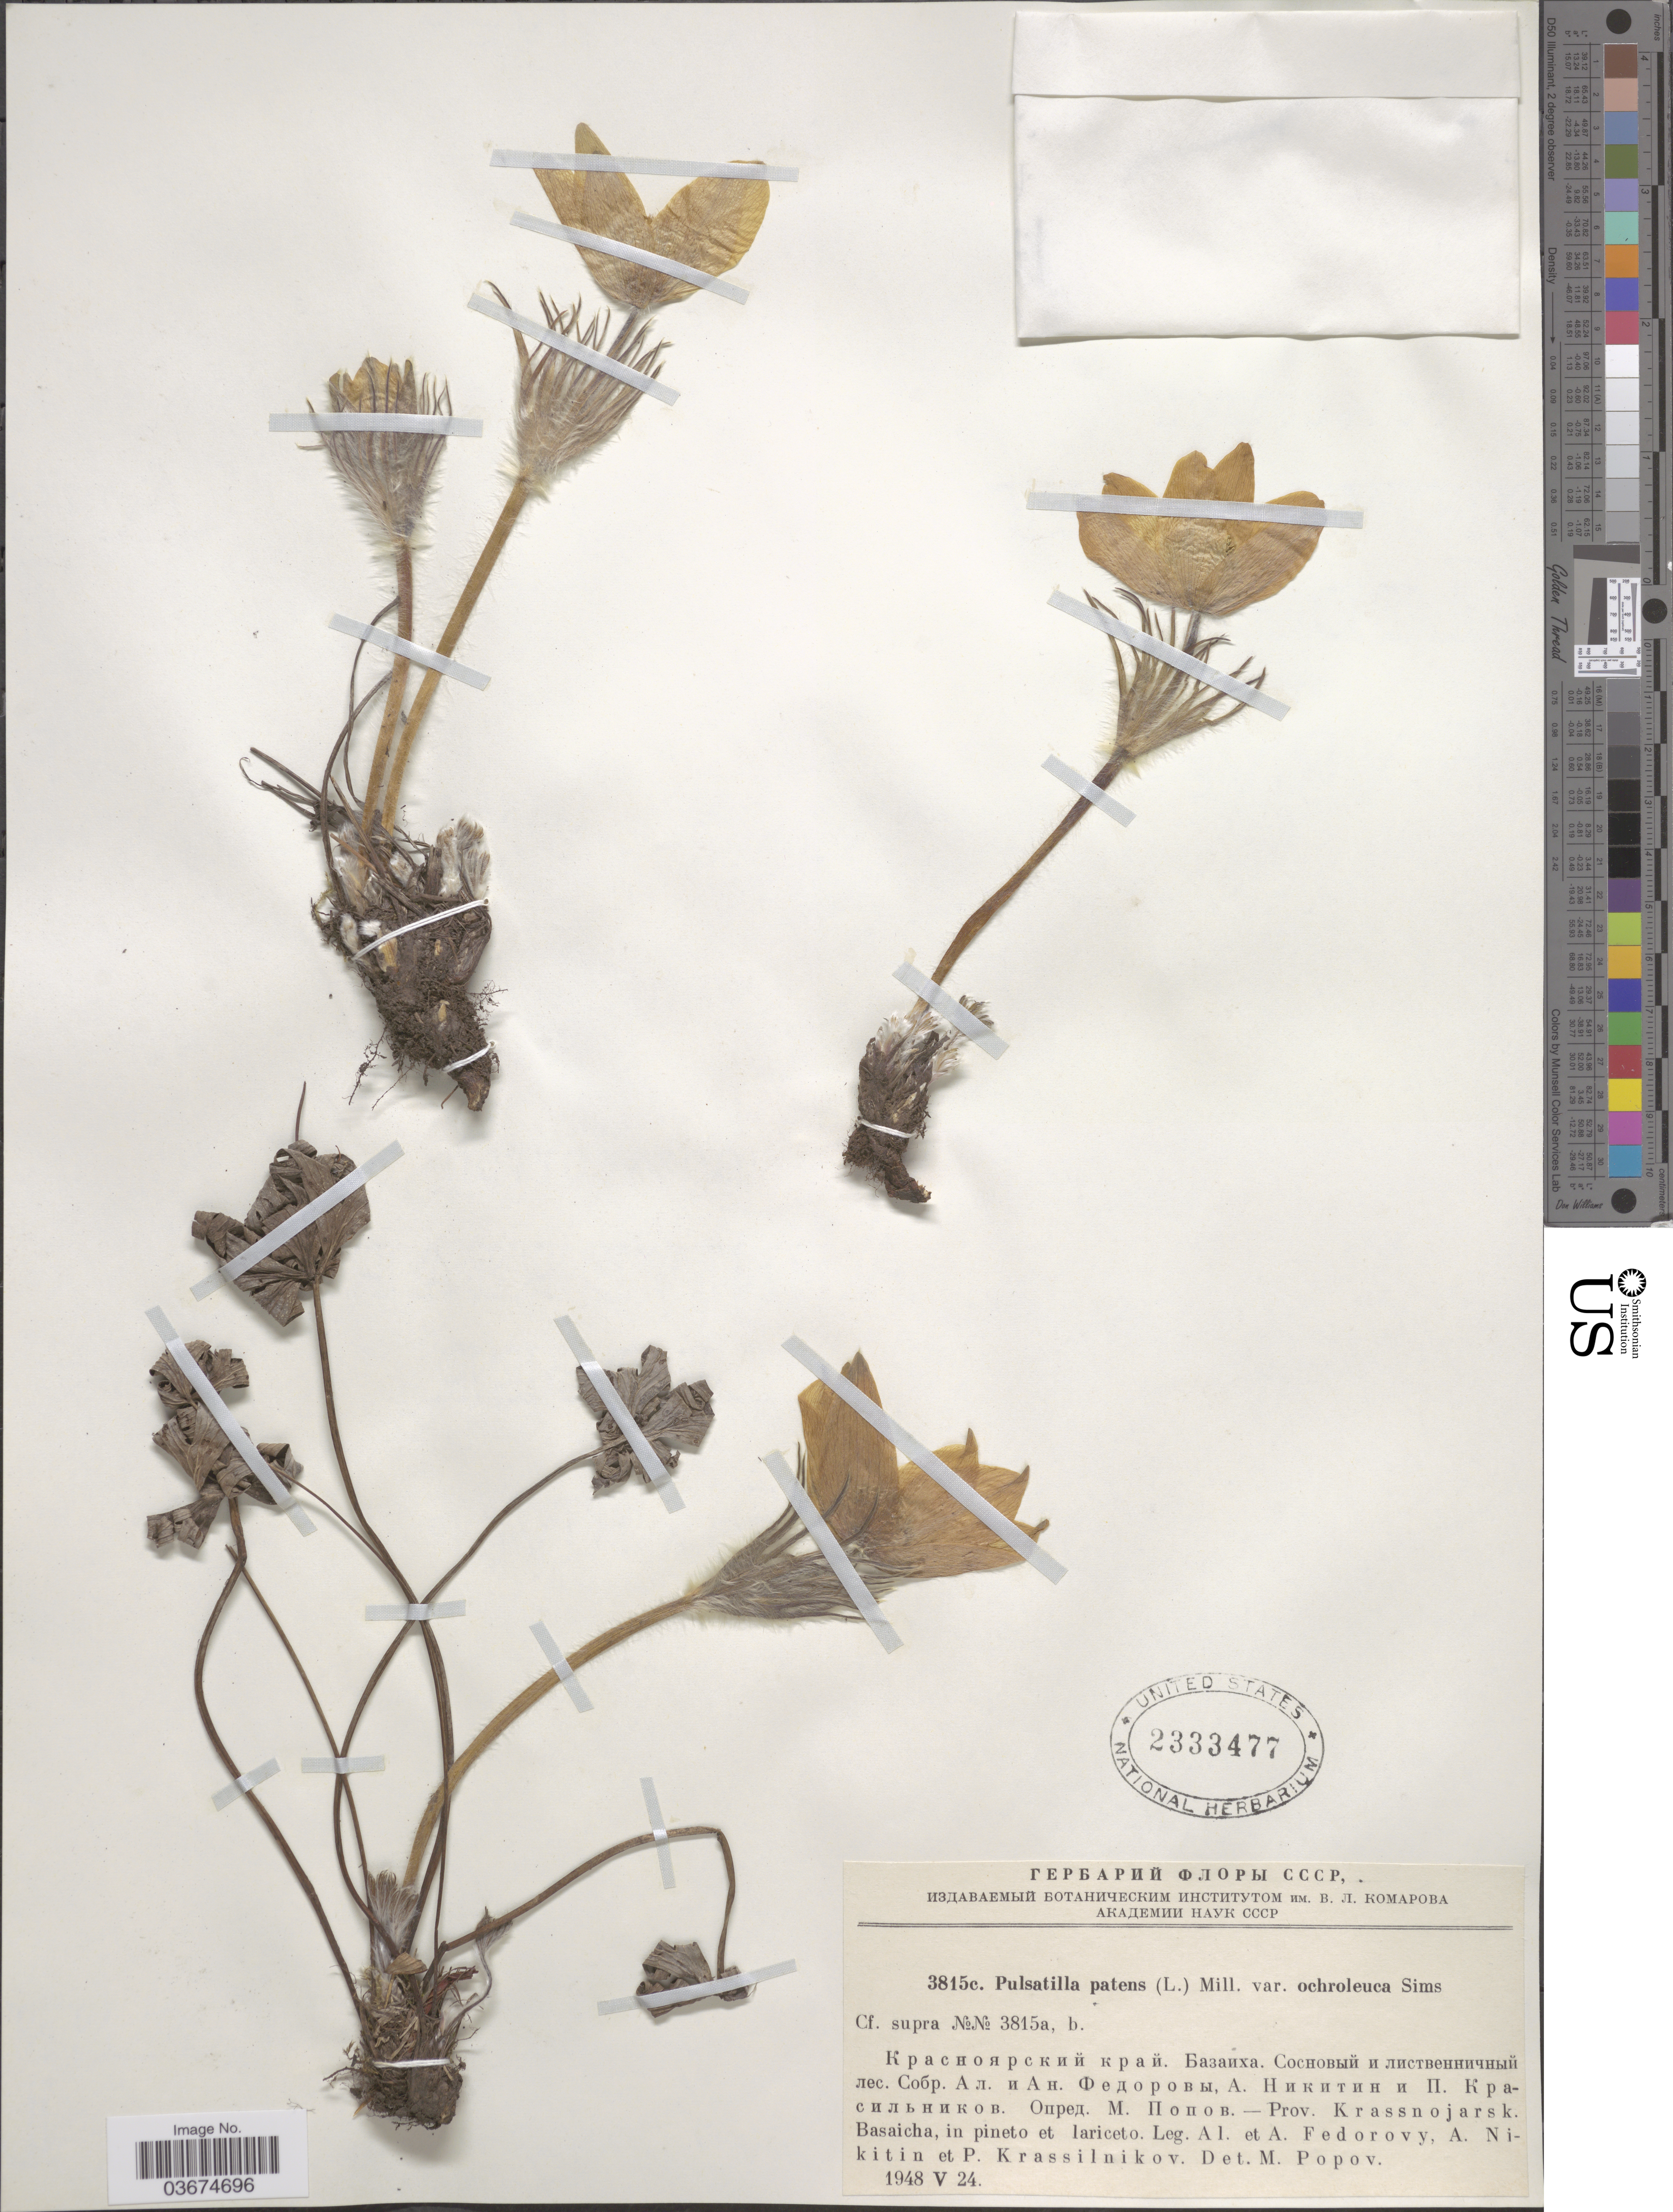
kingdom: Plantae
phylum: Tracheophyta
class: Magnoliopsida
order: Ranunculales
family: Ranunculaceae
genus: Pulsatilla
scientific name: Pulsatilla patens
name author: (L.) Mill.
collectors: A. Fedorovy, A. Fedorovy, A. Nikitin & P. Krassilnikov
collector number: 3815c.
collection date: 1948-05-24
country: Russian Federation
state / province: Krasnoyarsk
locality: Prov. Krassnojarsk. Basaicha, in pineto et lariceto.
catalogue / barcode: US 2333477